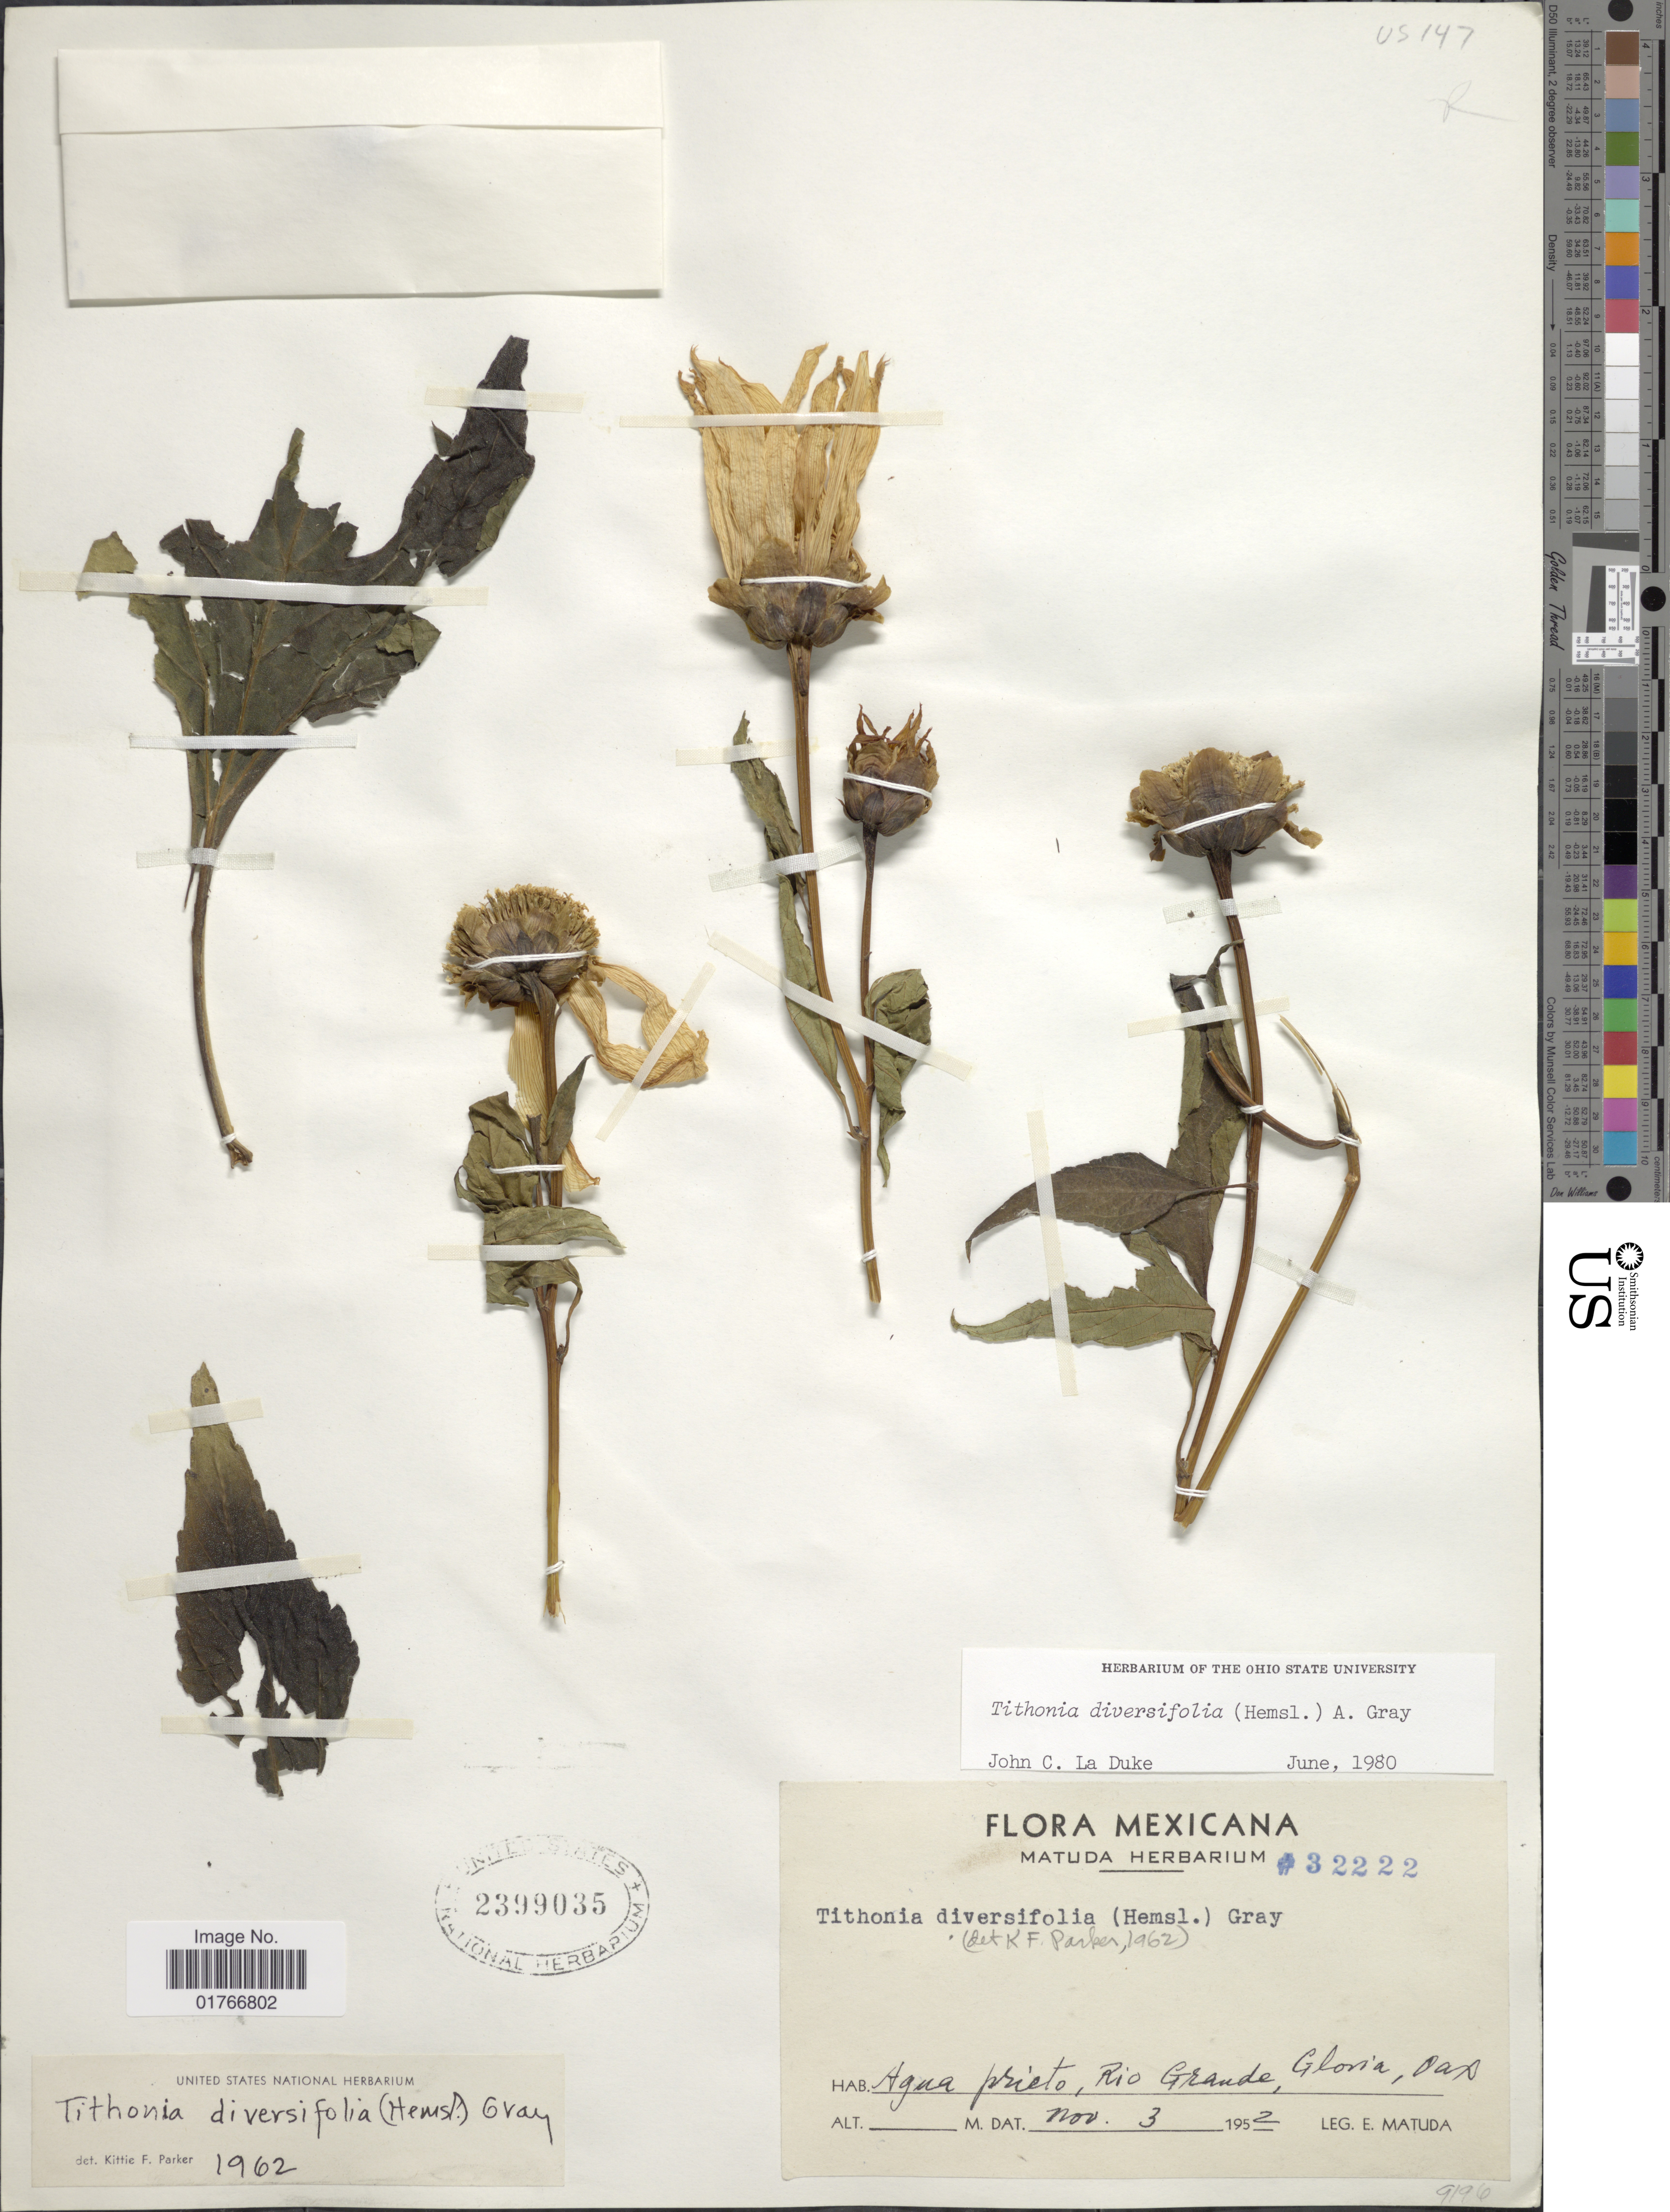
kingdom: Plantae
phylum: Tracheophyta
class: Magnoliopsida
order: Asterales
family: Asteraceae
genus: Tithonia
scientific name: Tithonia diversifolia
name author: (Hemsl.) A. Gray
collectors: E. Matuda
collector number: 32222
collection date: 1952-11-03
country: Mexico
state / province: Oaxaca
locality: Agua Prieto, Rio Grande, Gloria, Oax.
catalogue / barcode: US 2399035